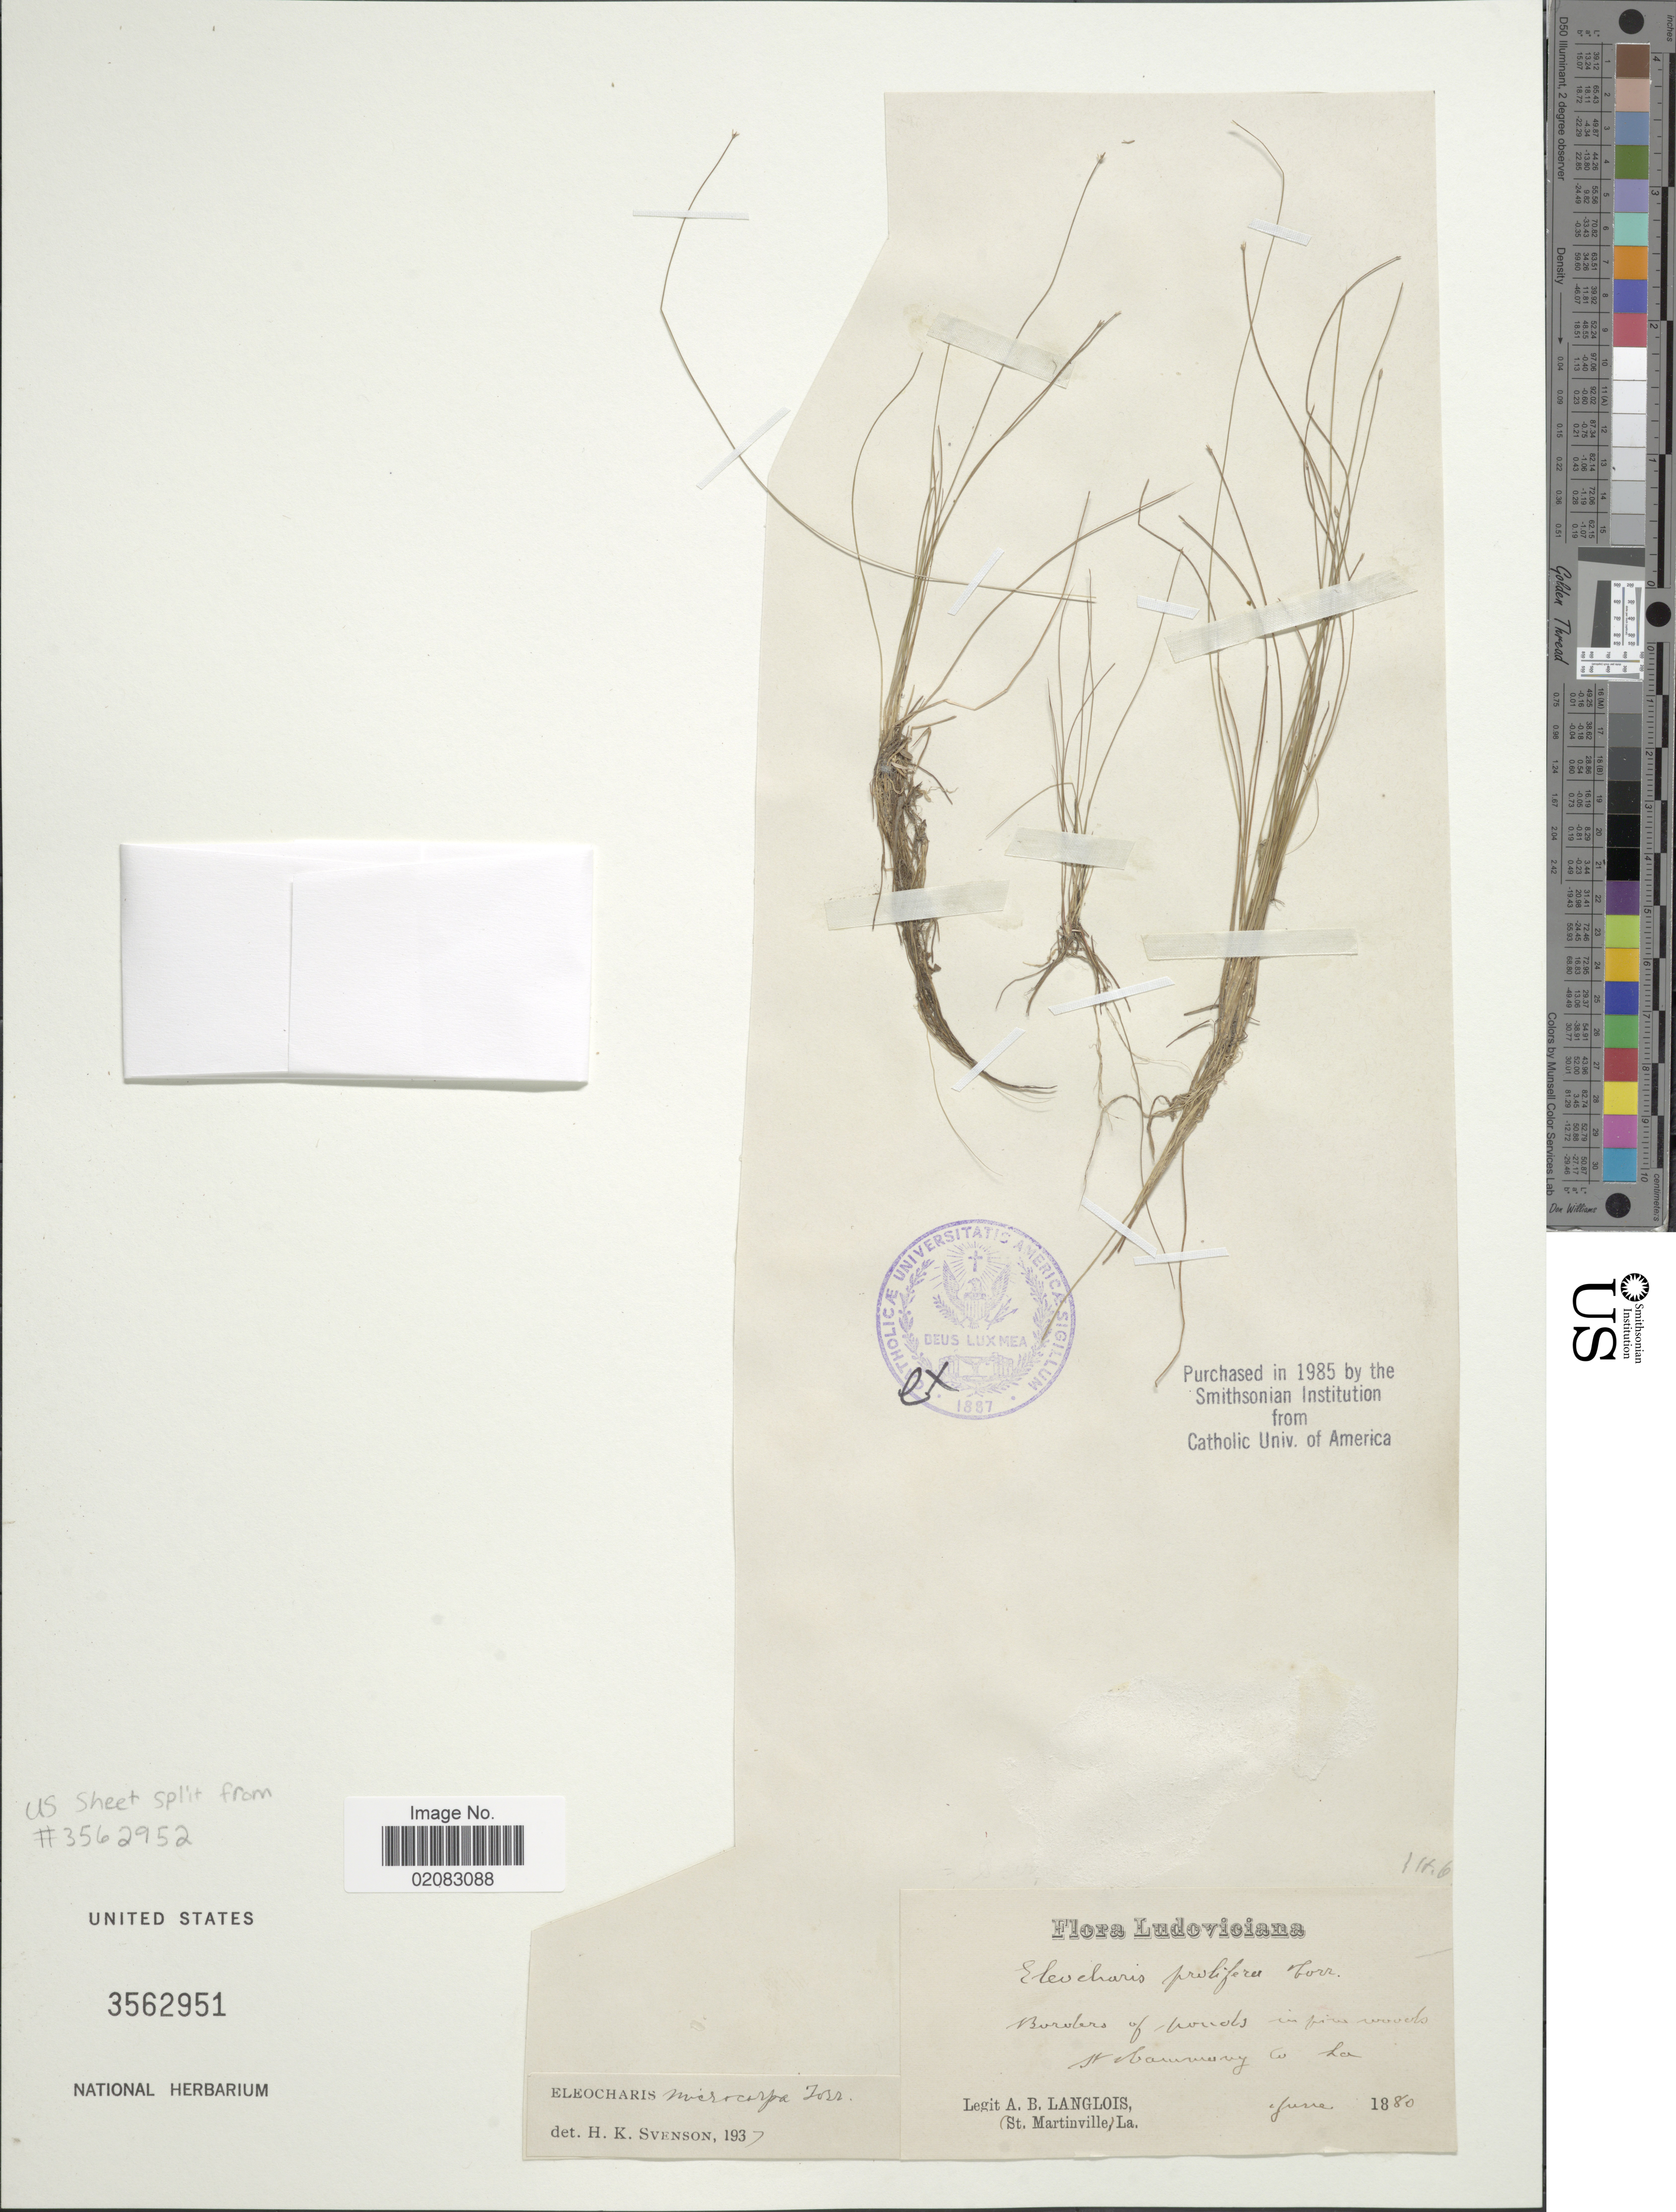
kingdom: Plantae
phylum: Tracheophyta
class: Liliopsida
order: Poales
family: Cyperaceae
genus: Eleocharis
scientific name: Eleocharis microcarpa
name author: Torr.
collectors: A. Langlois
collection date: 1880-06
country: United States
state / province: Louisiana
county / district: St. Tammany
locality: Borders of ponds in pine woods St Tammany Co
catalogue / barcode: US 3562951